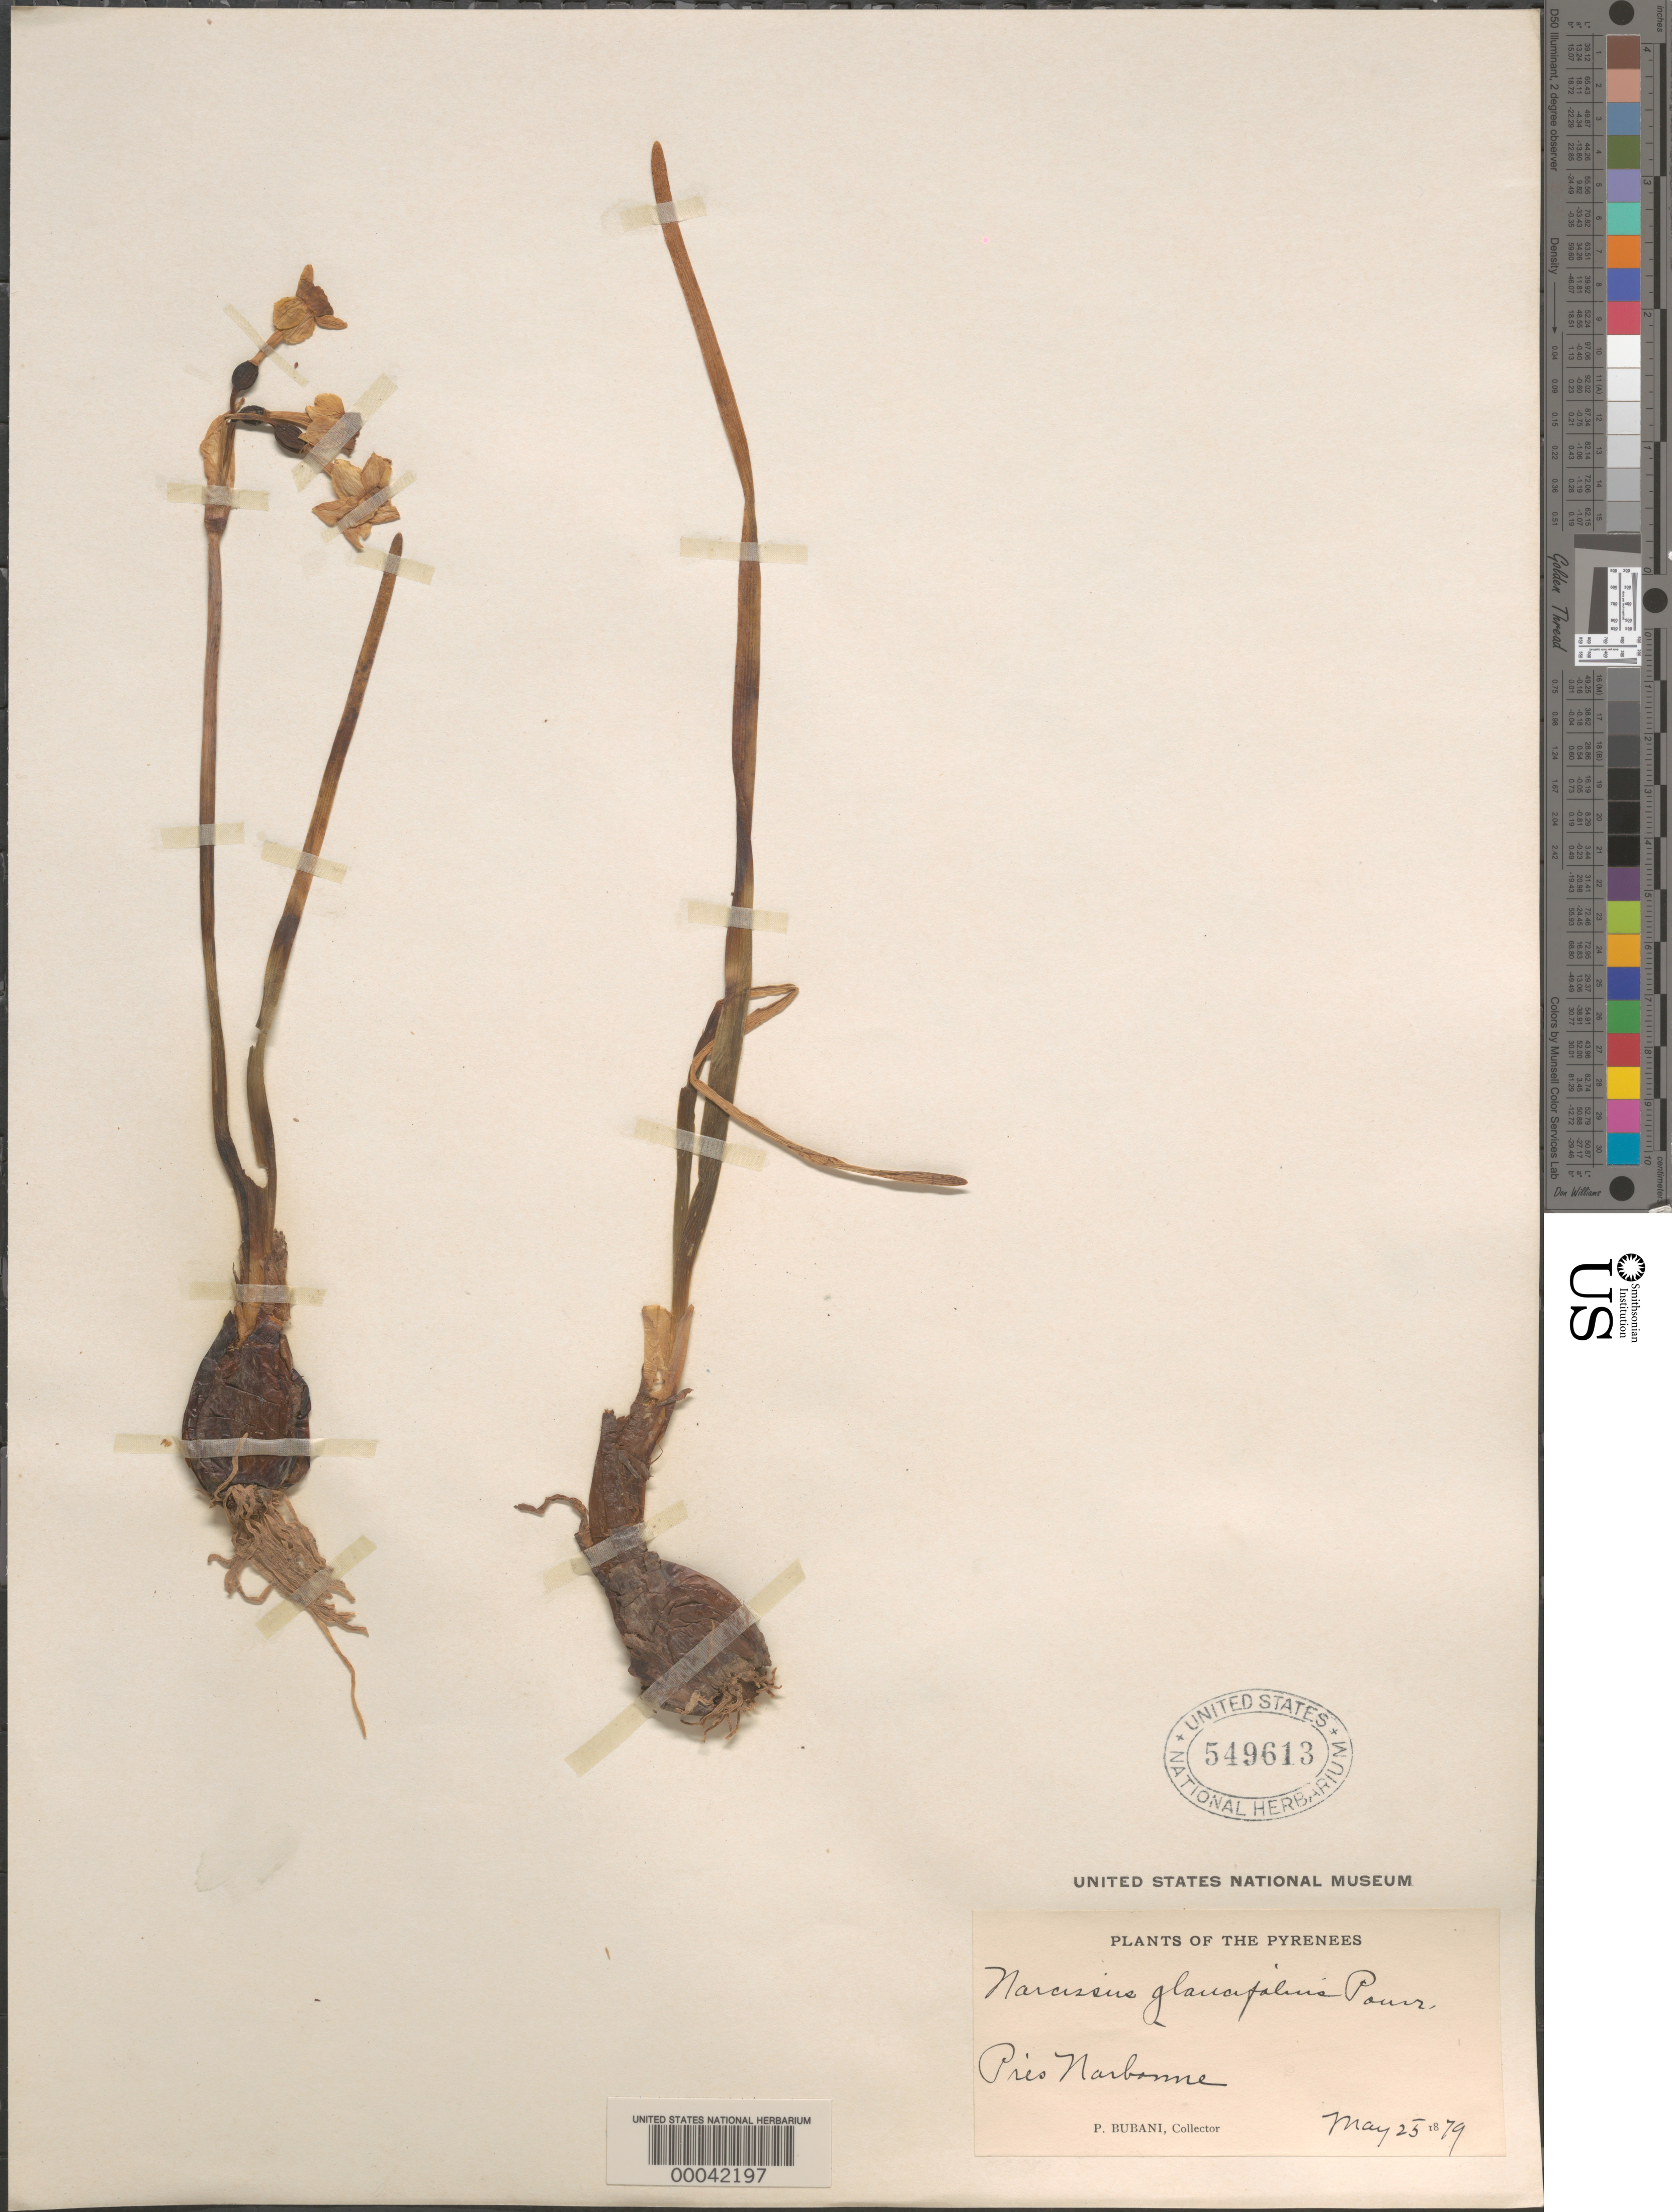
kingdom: Plantae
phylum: Tracheophyta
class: Liliopsida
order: Asparagales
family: Amaryllidaceae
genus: Narcissus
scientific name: Narcissus glauciflorus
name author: Pourr.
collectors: P. Bubani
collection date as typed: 25 May 1879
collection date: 1879-05-25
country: France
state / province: Occitanie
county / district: Aude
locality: Near narbonne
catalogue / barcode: US 549613